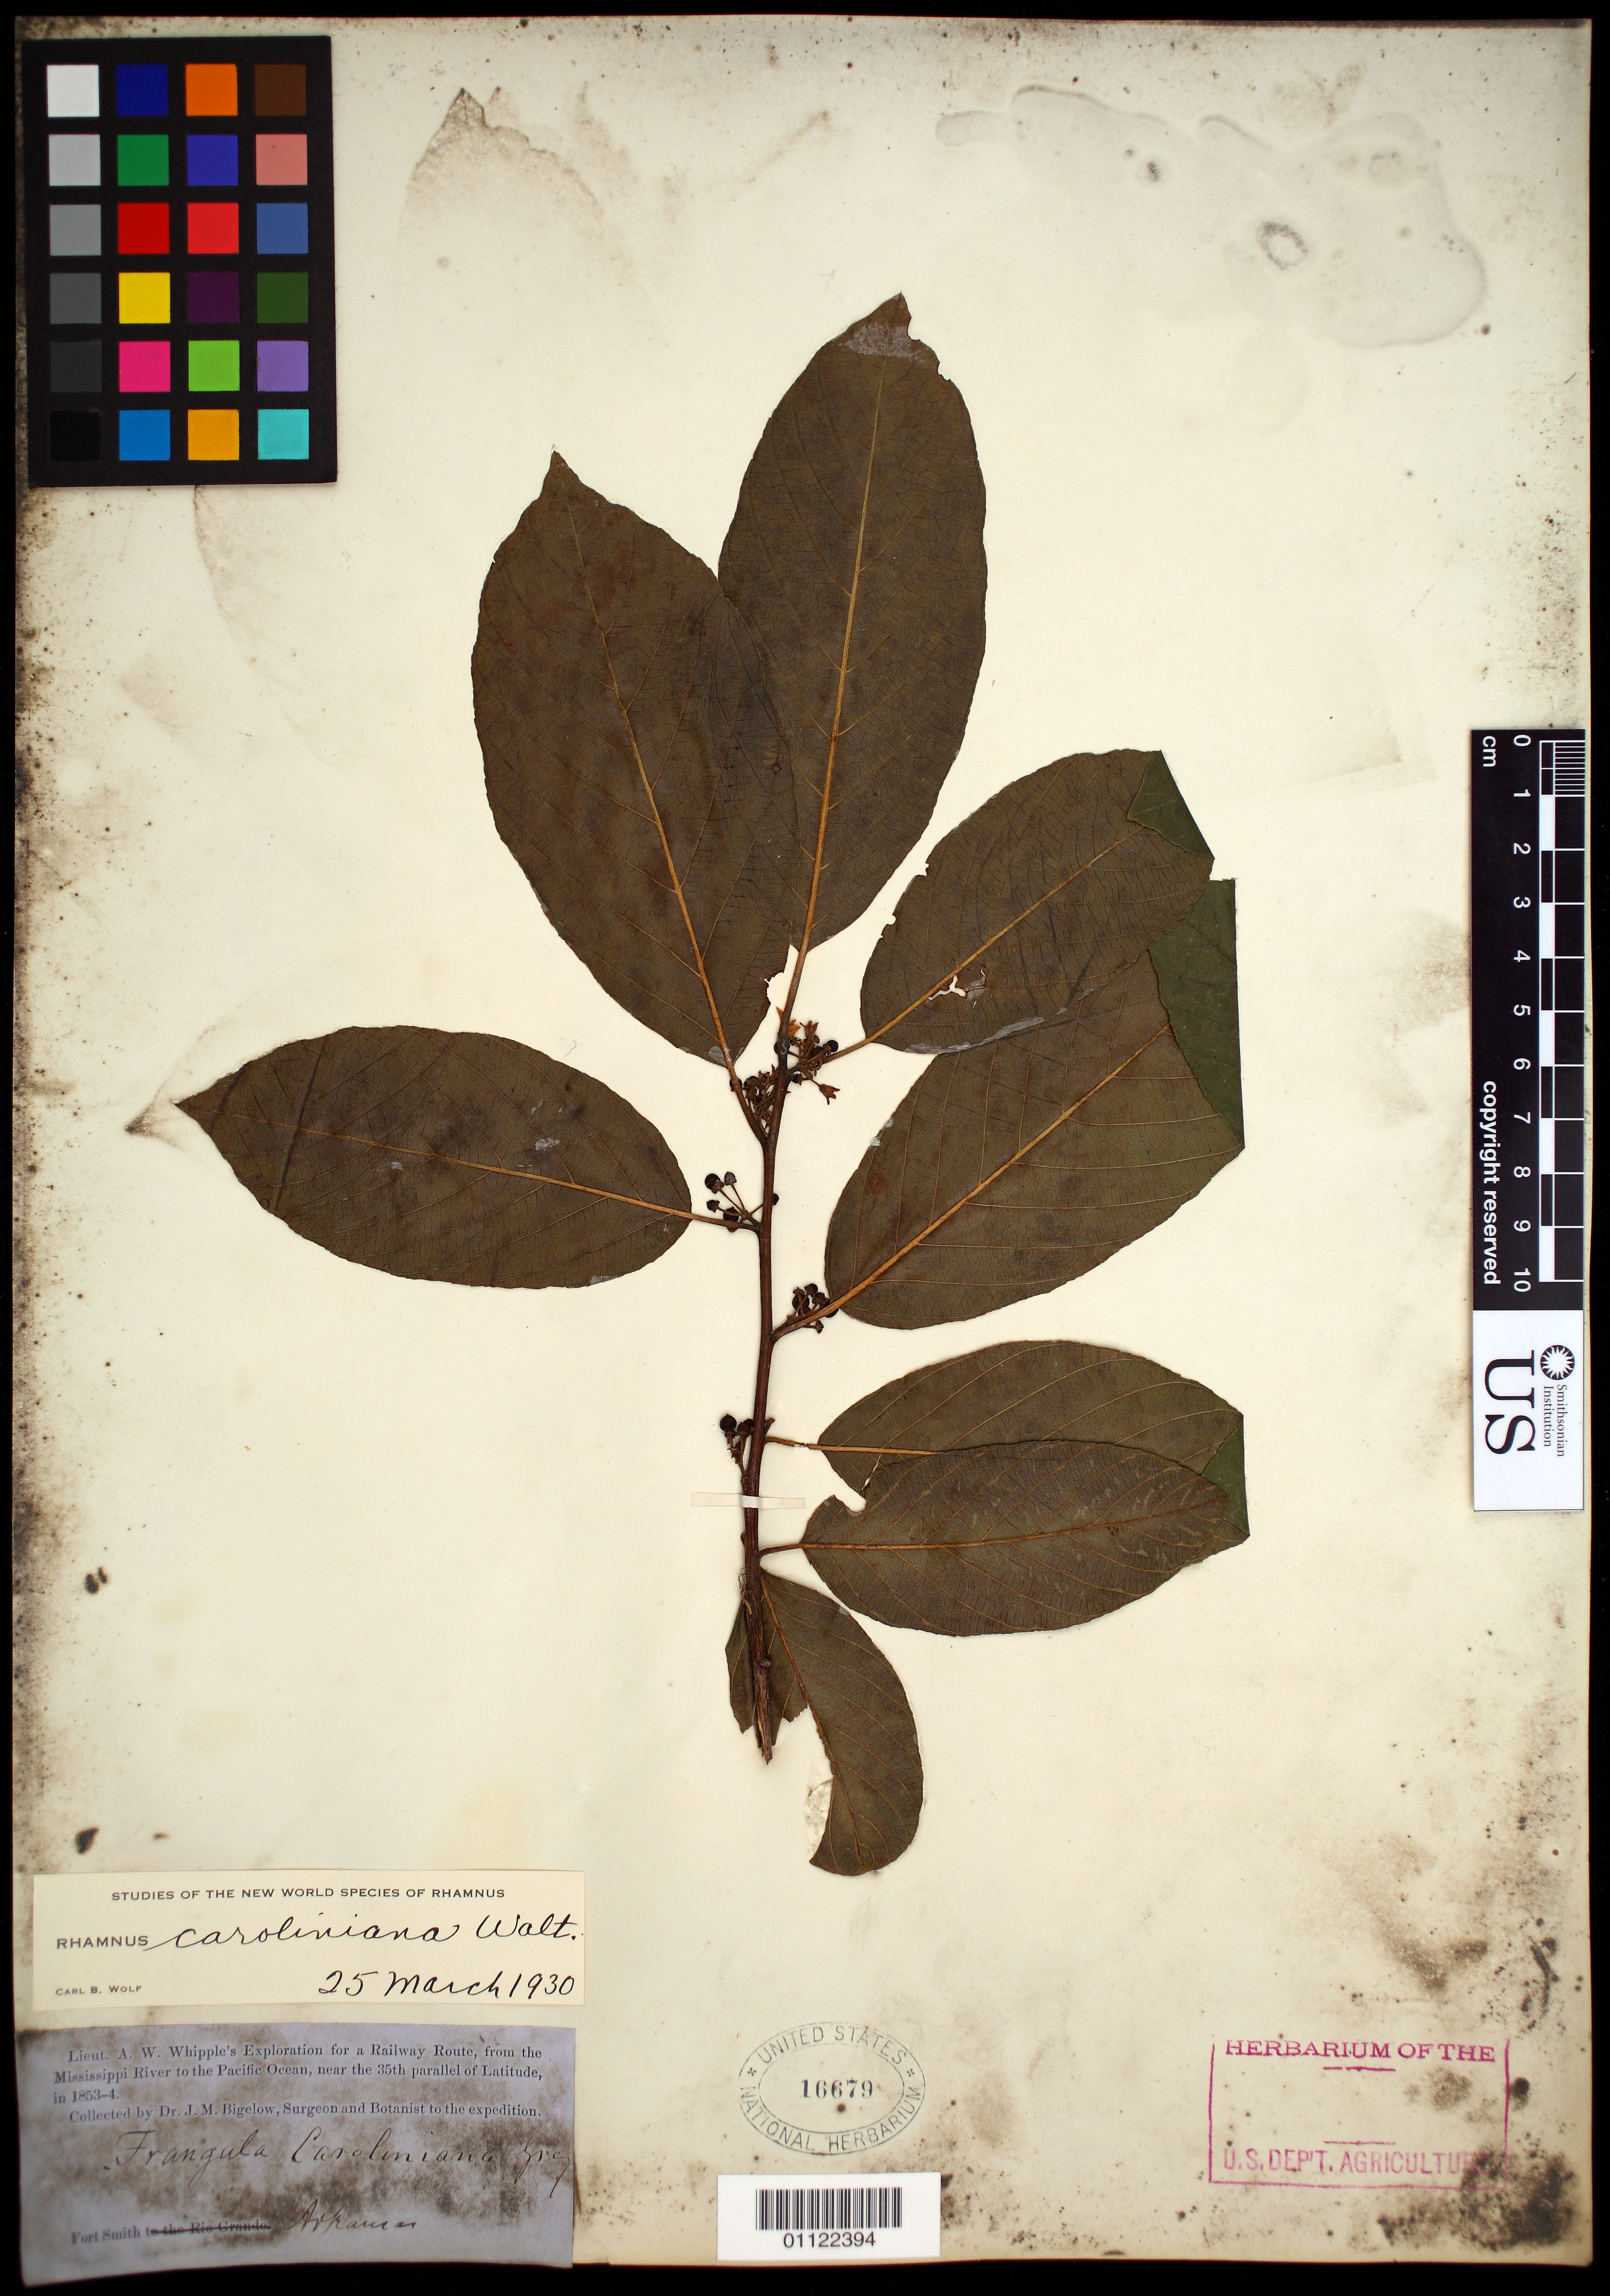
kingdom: Plantae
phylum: Tracheophyta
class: Magnoliopsida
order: Rosales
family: Rhamnaceae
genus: Frangula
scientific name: Frangula caroliniana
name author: (Walter) A. Gray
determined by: Strong, Mark T., (BOT), Smithsonian Institution - National Museum of Natural History (UNITED STATES)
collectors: J. M. Bigelow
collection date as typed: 1853 to -- --- 1854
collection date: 1853/1854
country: United States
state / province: Arkansas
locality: Near Fort Smith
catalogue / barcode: US 16679